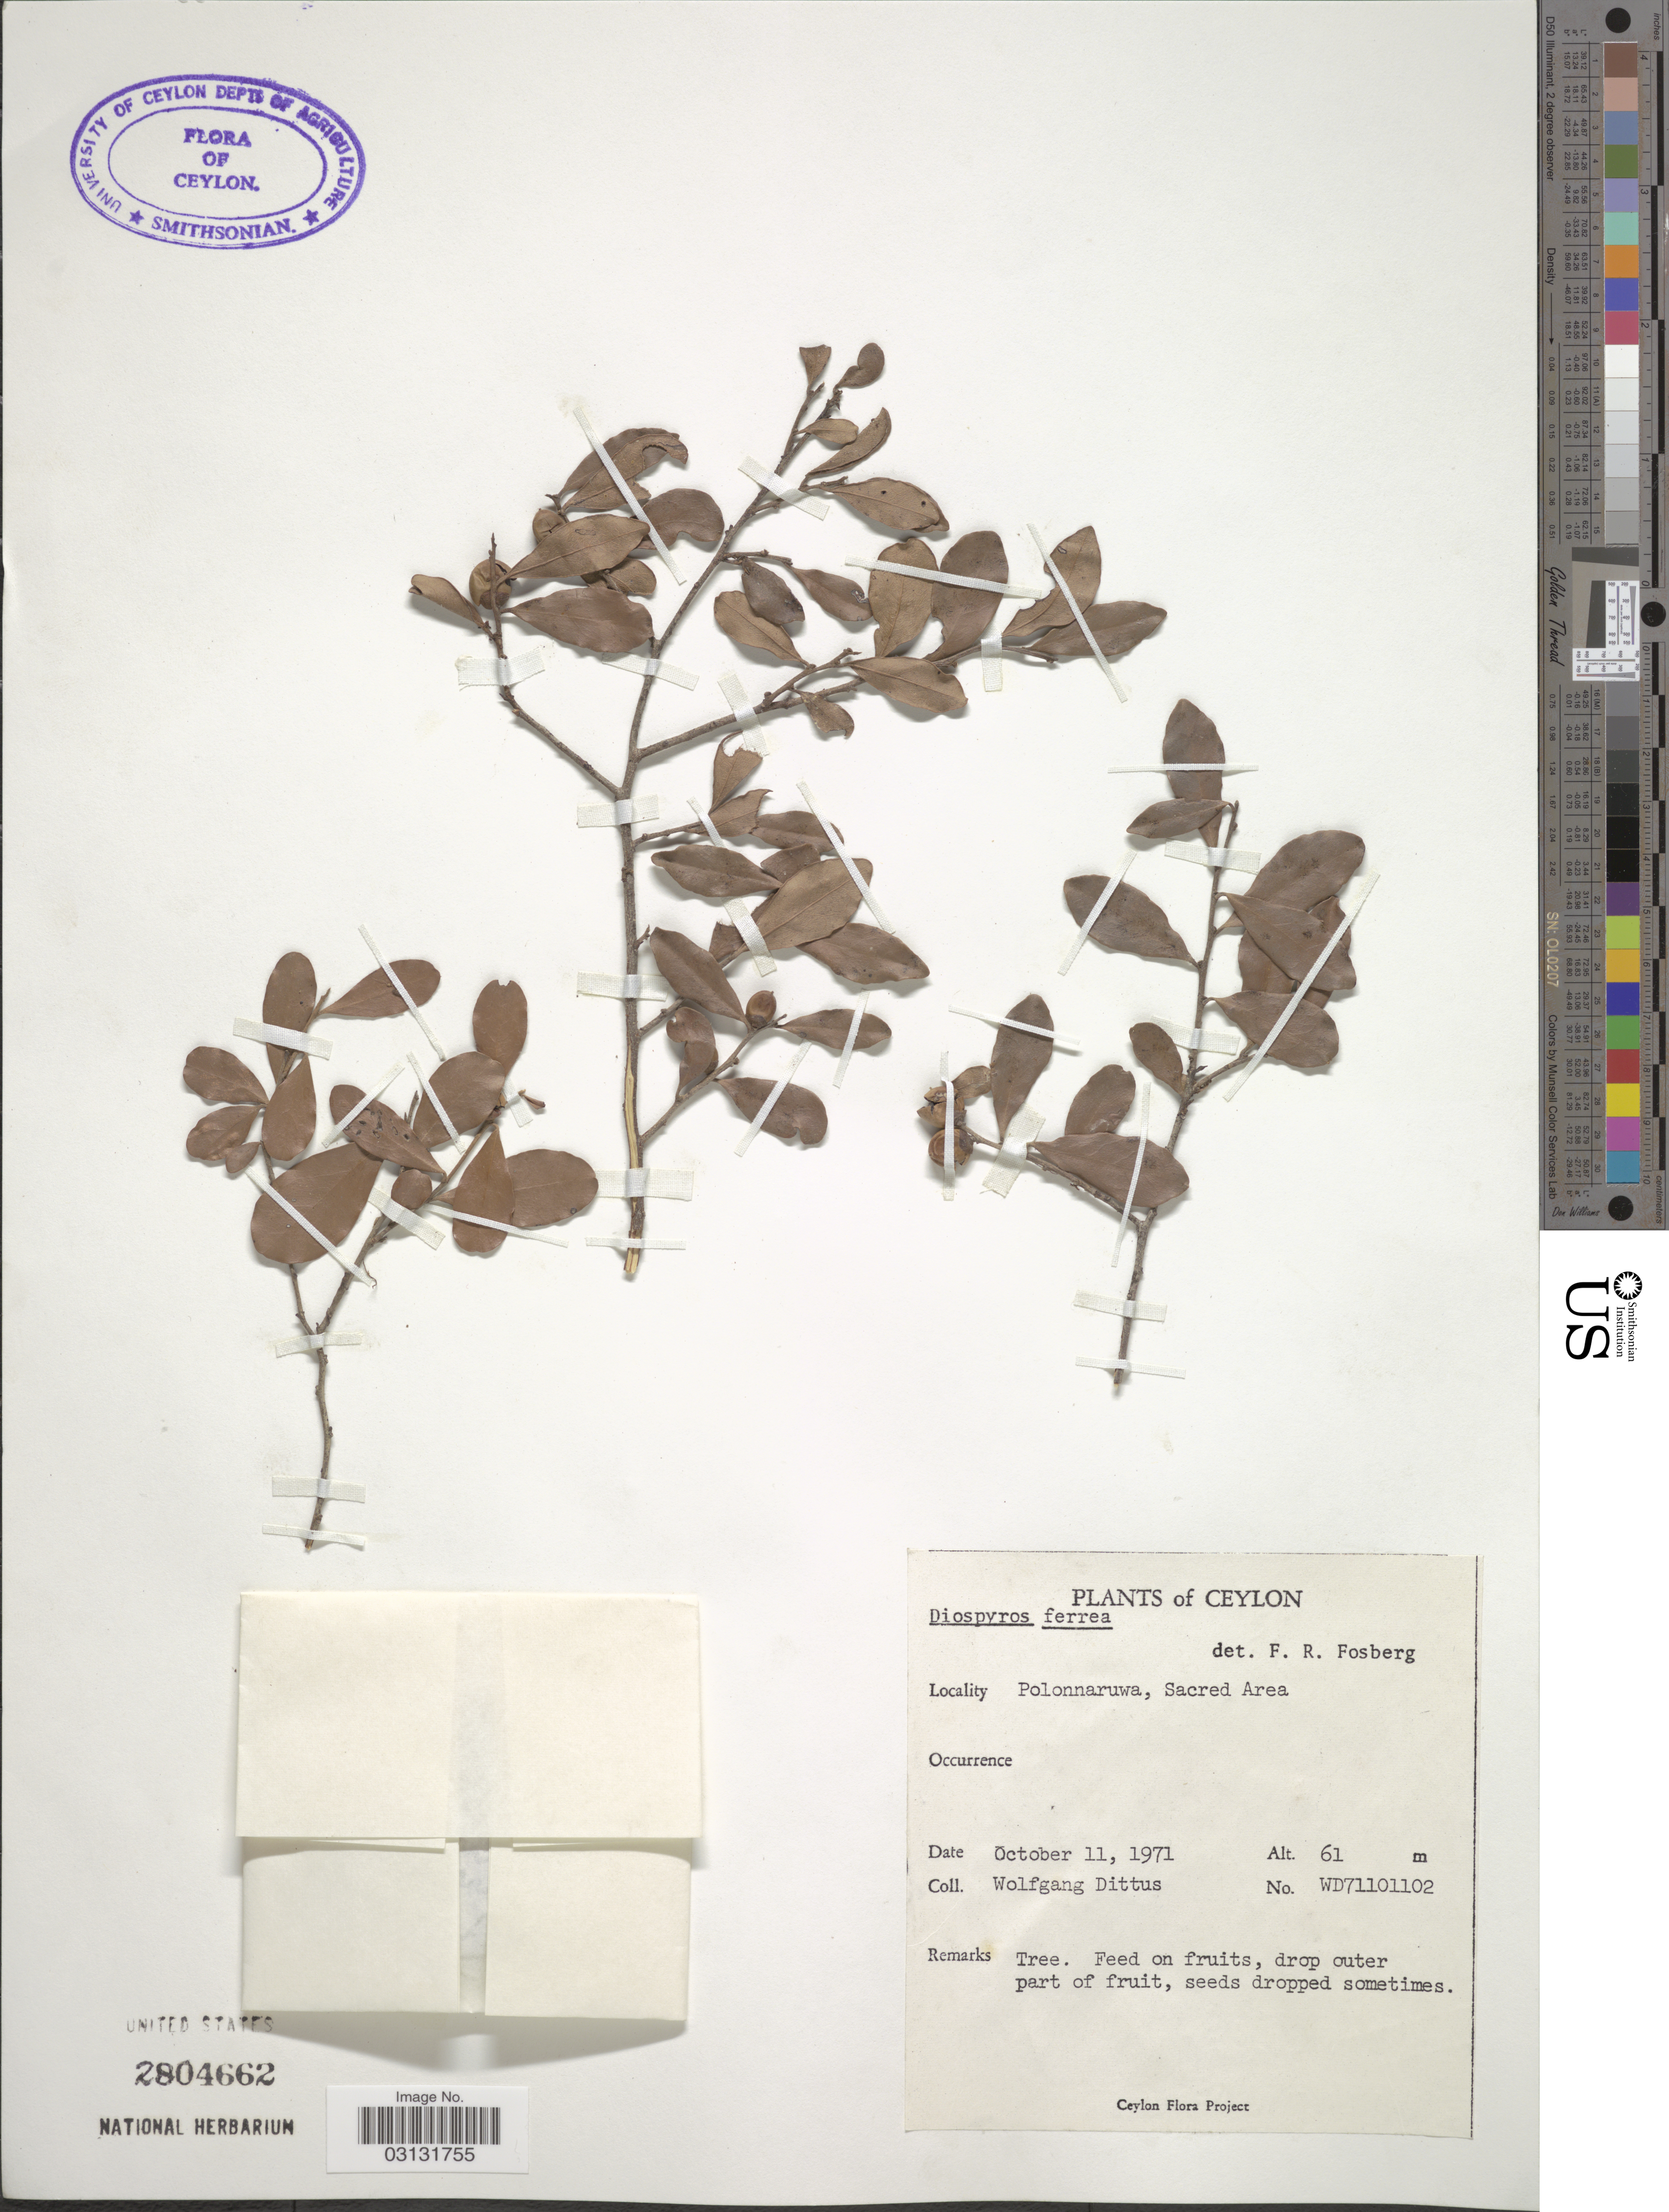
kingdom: Plantae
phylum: Tracheophyta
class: Magnoliopsida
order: Ericales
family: Ebenaceae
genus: Diospyros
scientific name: Diospyros ferrea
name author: (Willd.) Bakh.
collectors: W. Dittus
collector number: WD71101102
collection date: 1971-10-11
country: Sri Lanka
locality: Ceylon. Polonnaruwa, Sacred Area.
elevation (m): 61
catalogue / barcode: US 2804662